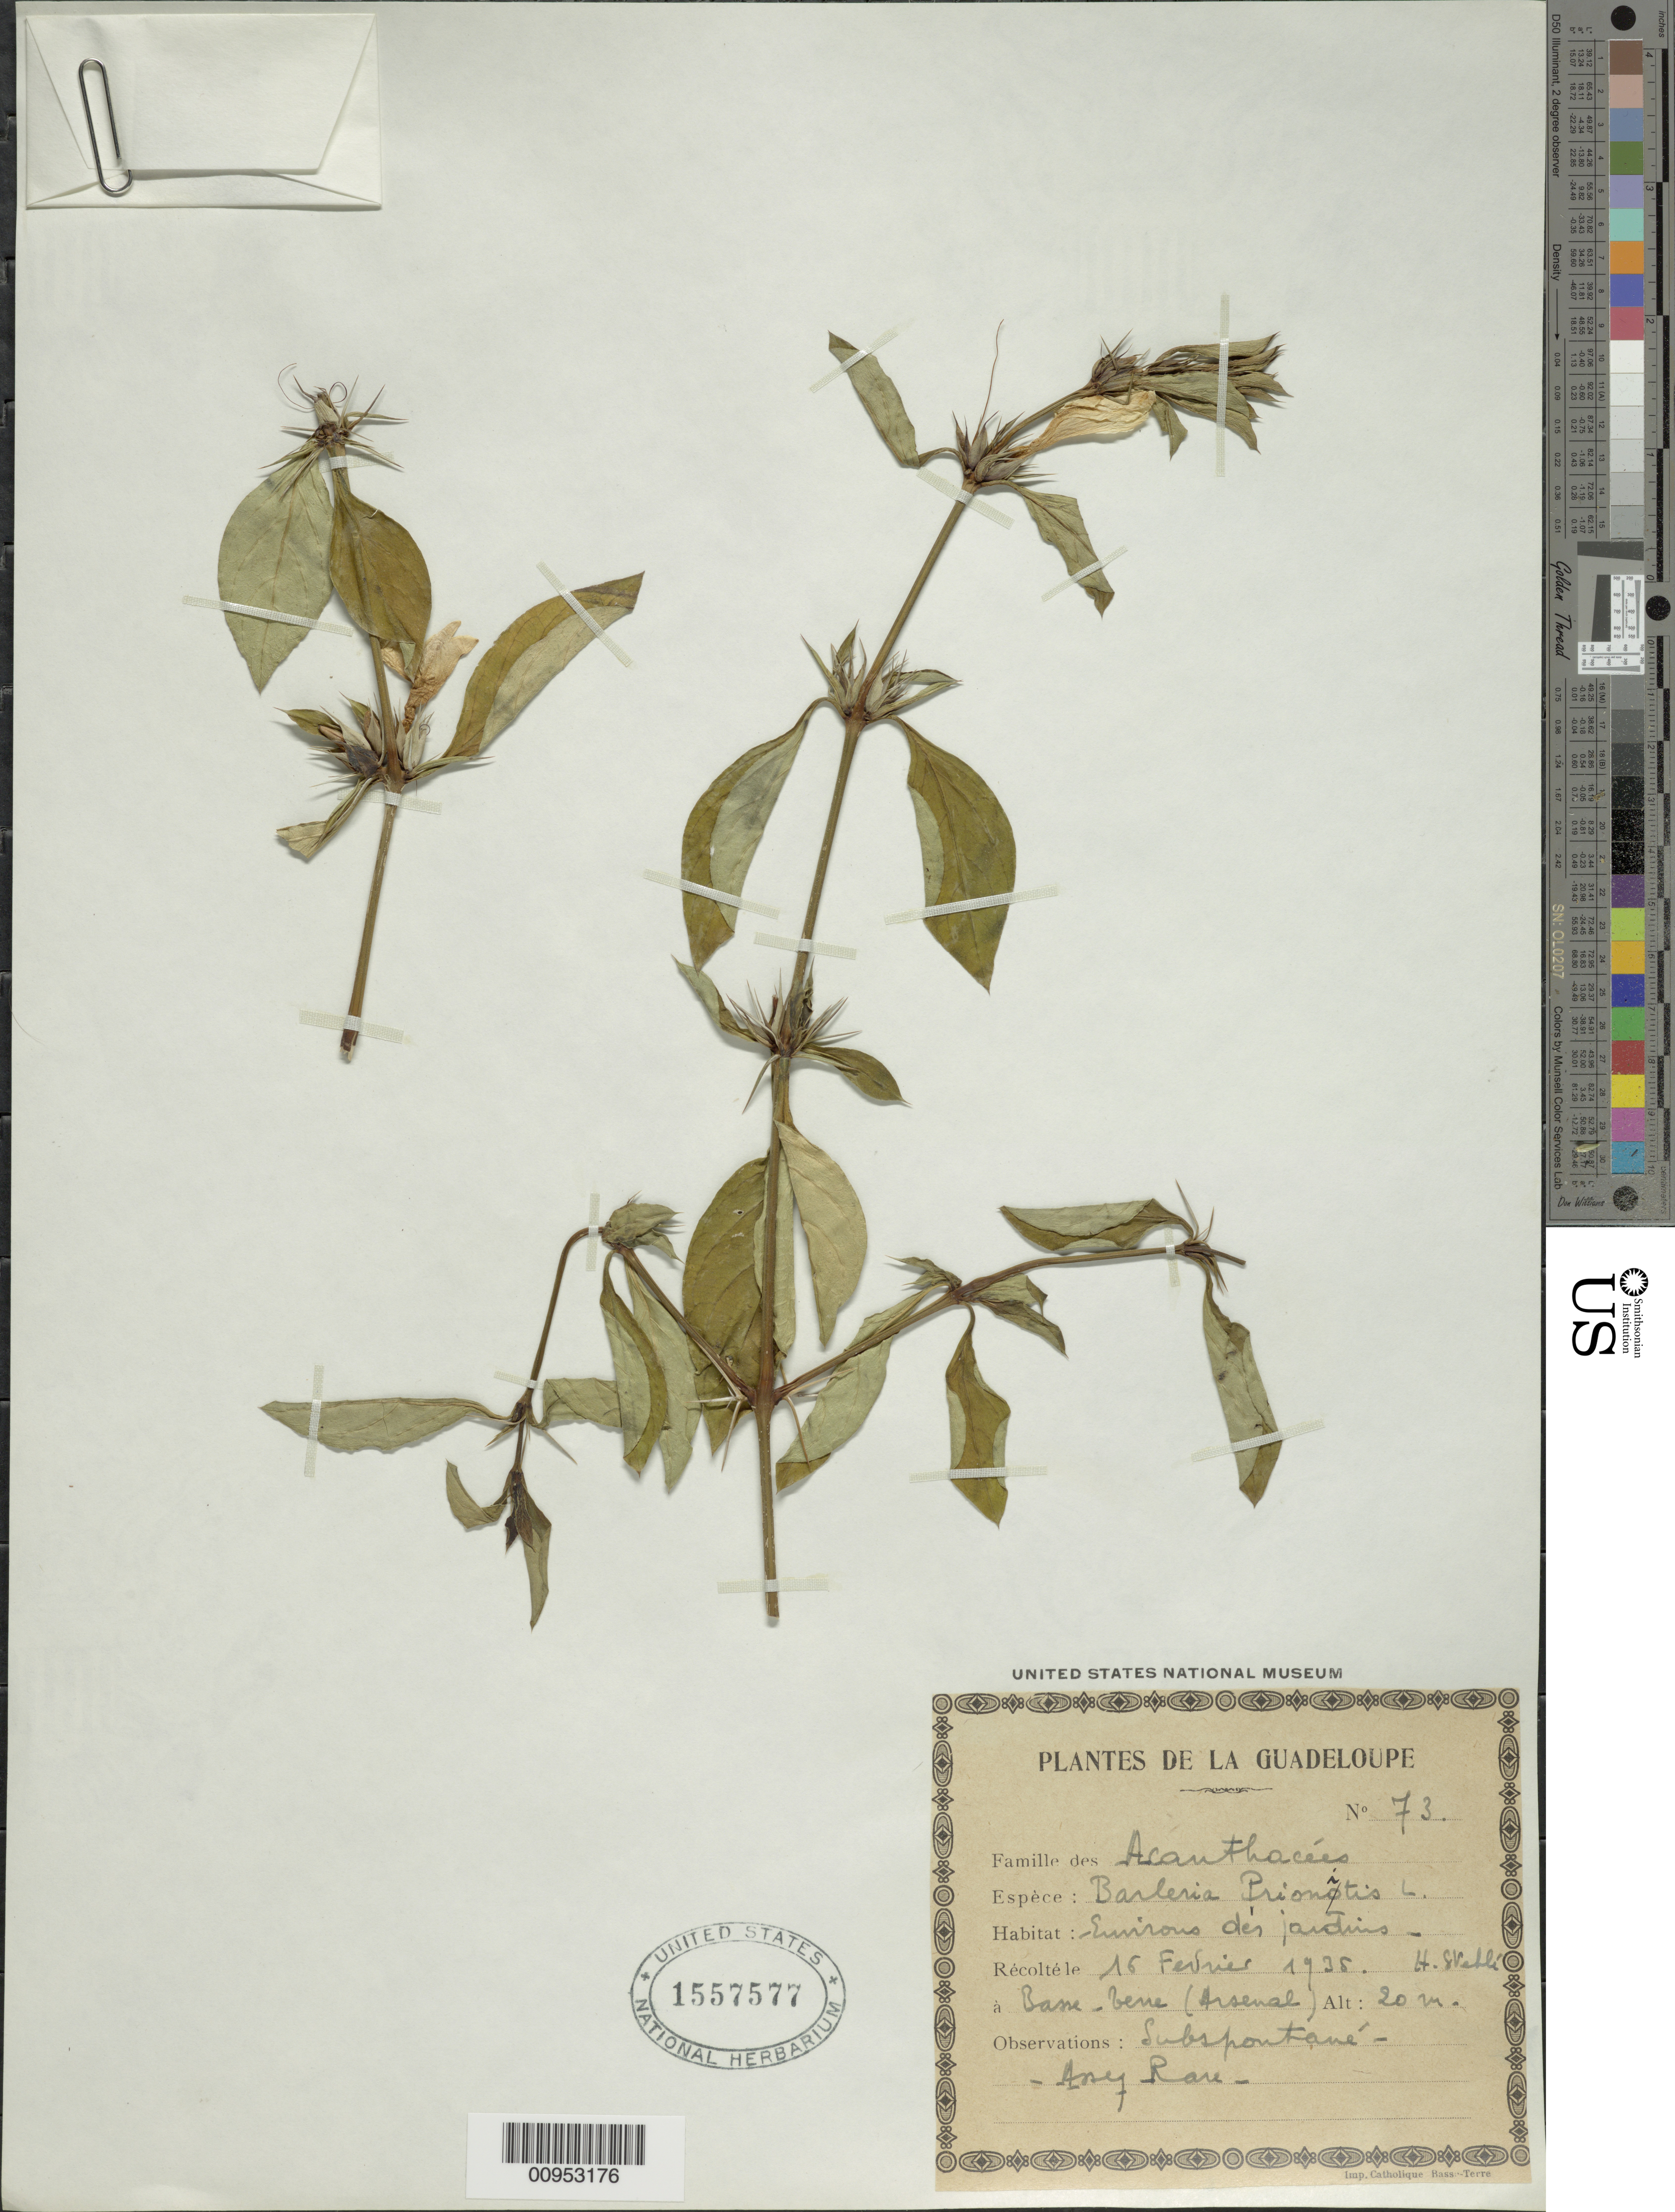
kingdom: Plantae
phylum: Tracheophyta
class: Magnoliopsida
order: Lamiales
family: Acanthaceae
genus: Barleria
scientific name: Barleria prionitis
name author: L.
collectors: H. Stehlé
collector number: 73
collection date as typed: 16 Feb 1935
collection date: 1935-02-16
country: Guadeloupe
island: Basse Terre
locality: Basse Terre (Arsenal)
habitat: Environs des jardins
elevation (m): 20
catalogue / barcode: US 1557577